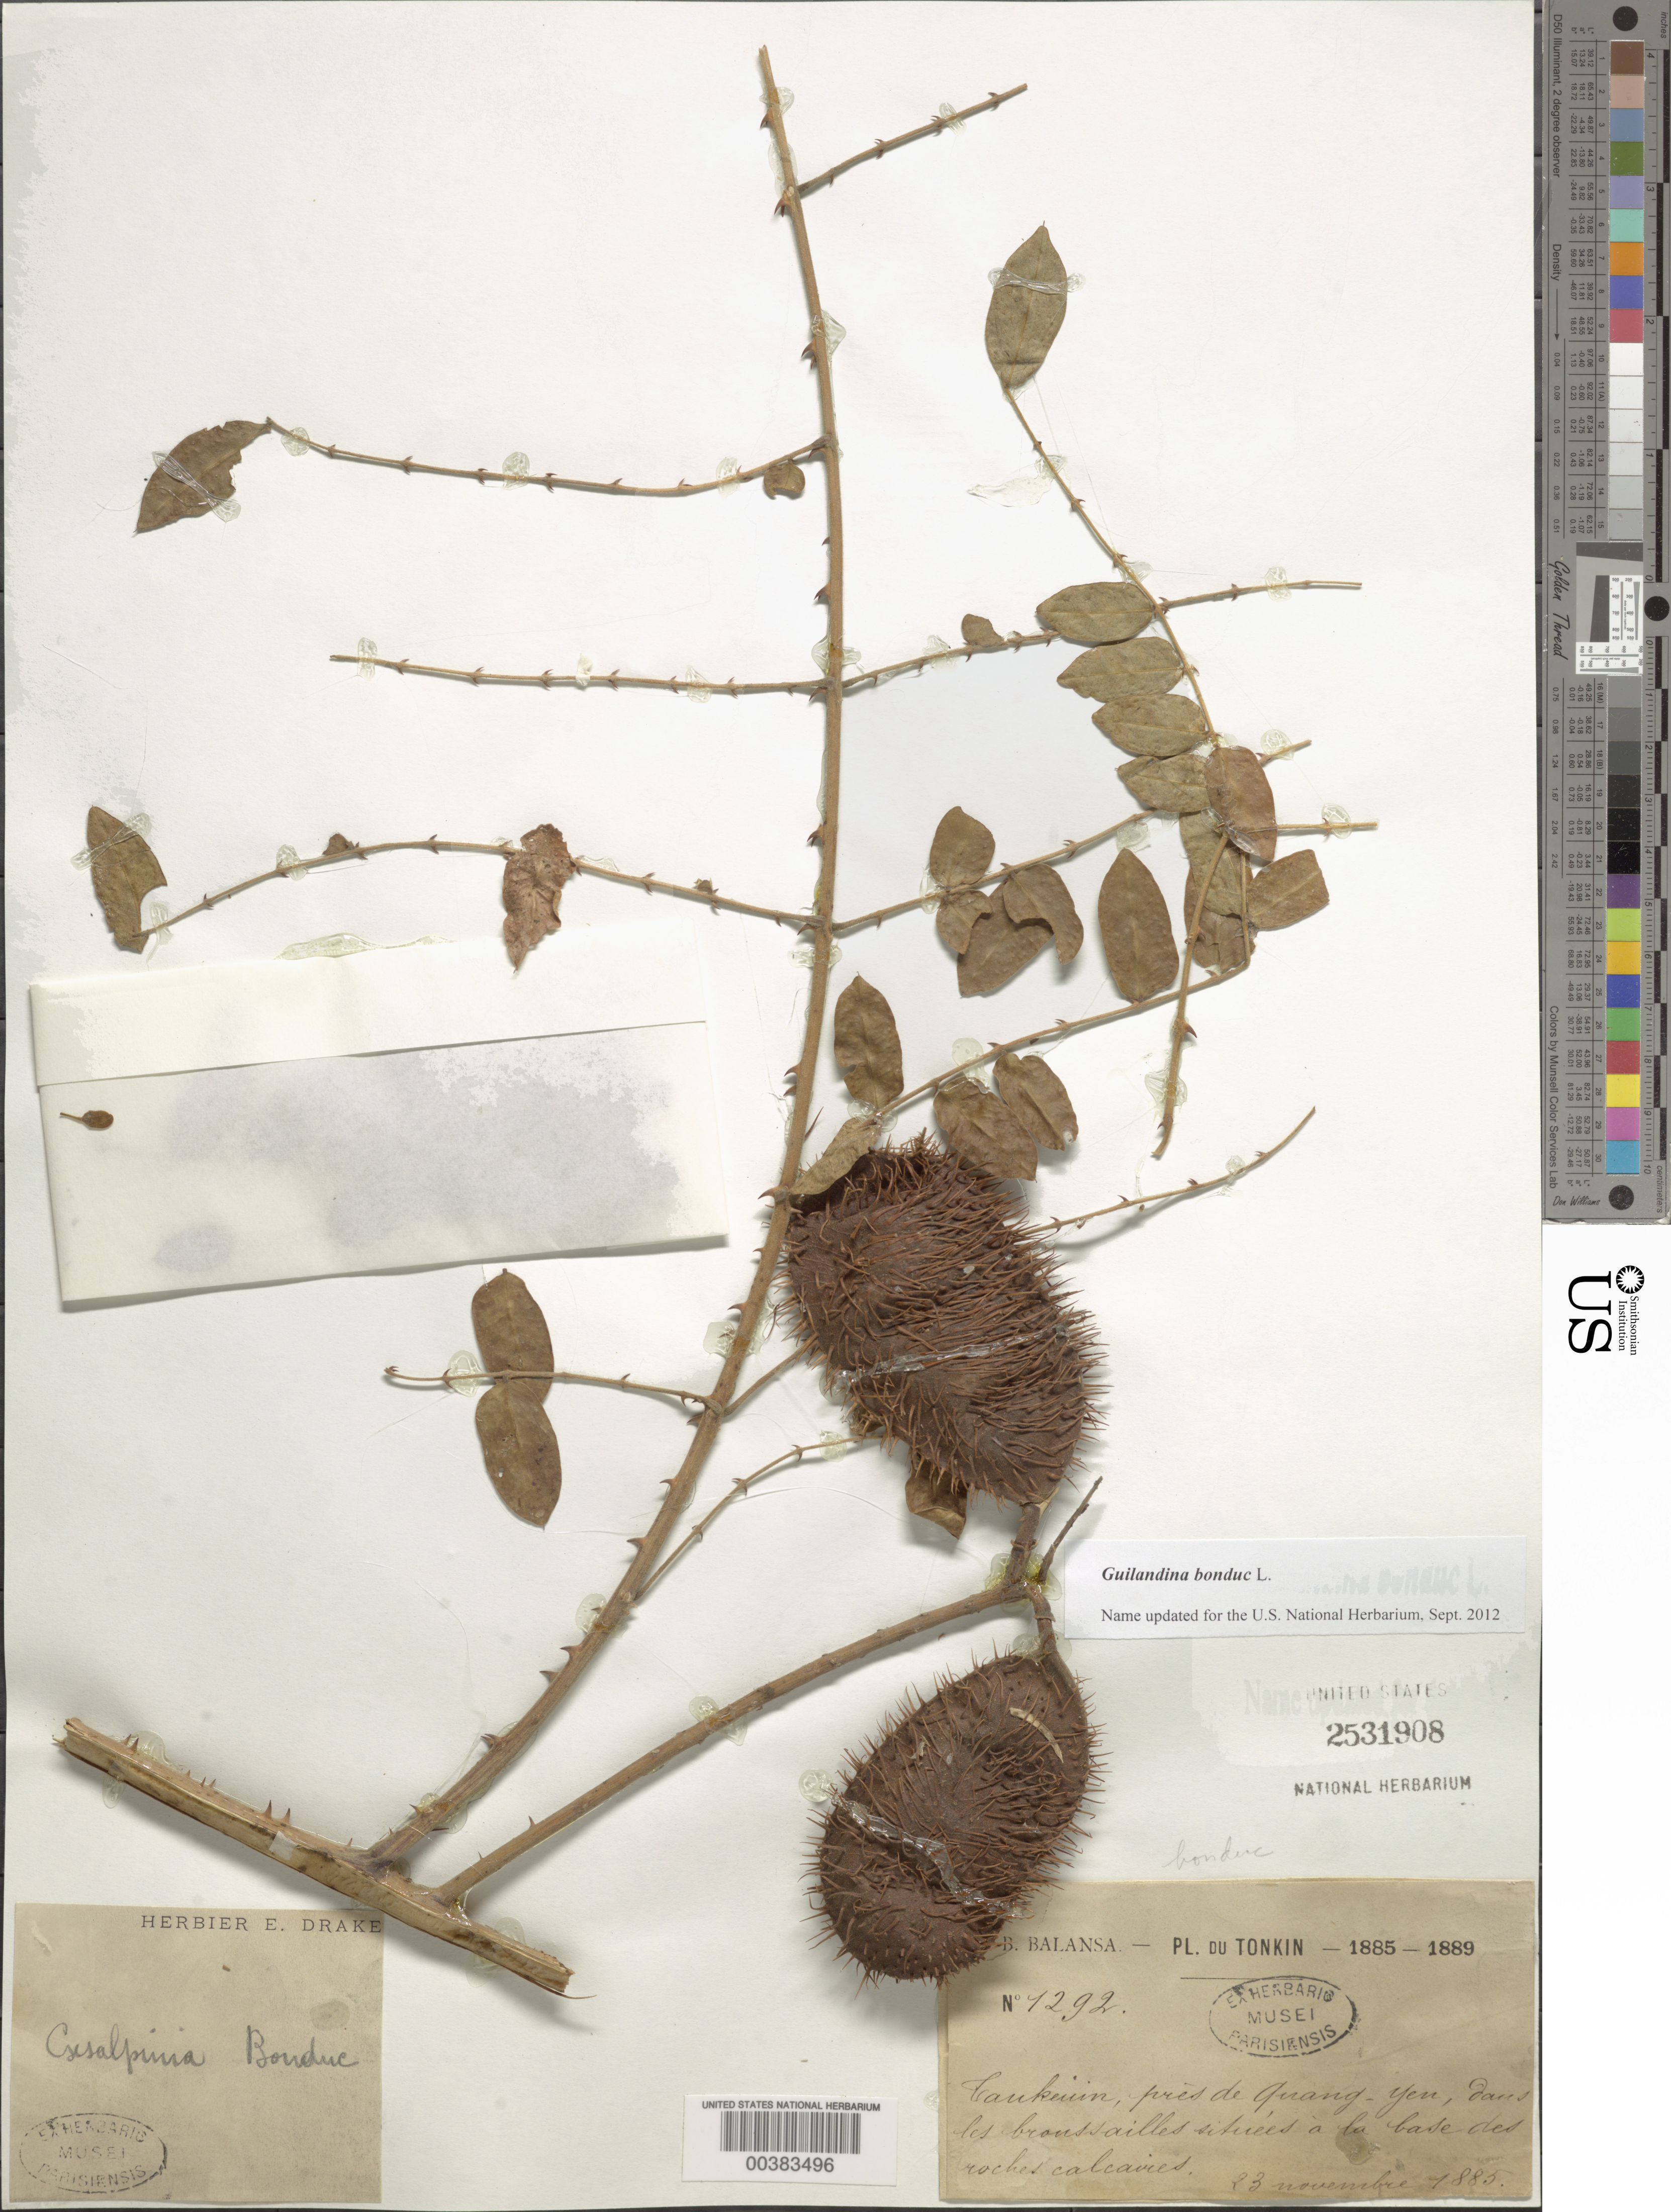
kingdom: Plantae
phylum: Tracheophyta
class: Magnoliopsida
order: Fabales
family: Fabaceae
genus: Guilandina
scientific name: Guilandina bonduc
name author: L.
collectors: B. Balansa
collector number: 1292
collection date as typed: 23 Nov 1885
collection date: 1885-11-23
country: Vietnam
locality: Tonkin, pres de guang-yen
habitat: Situees a la base des roches calcavies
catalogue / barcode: US 2531908